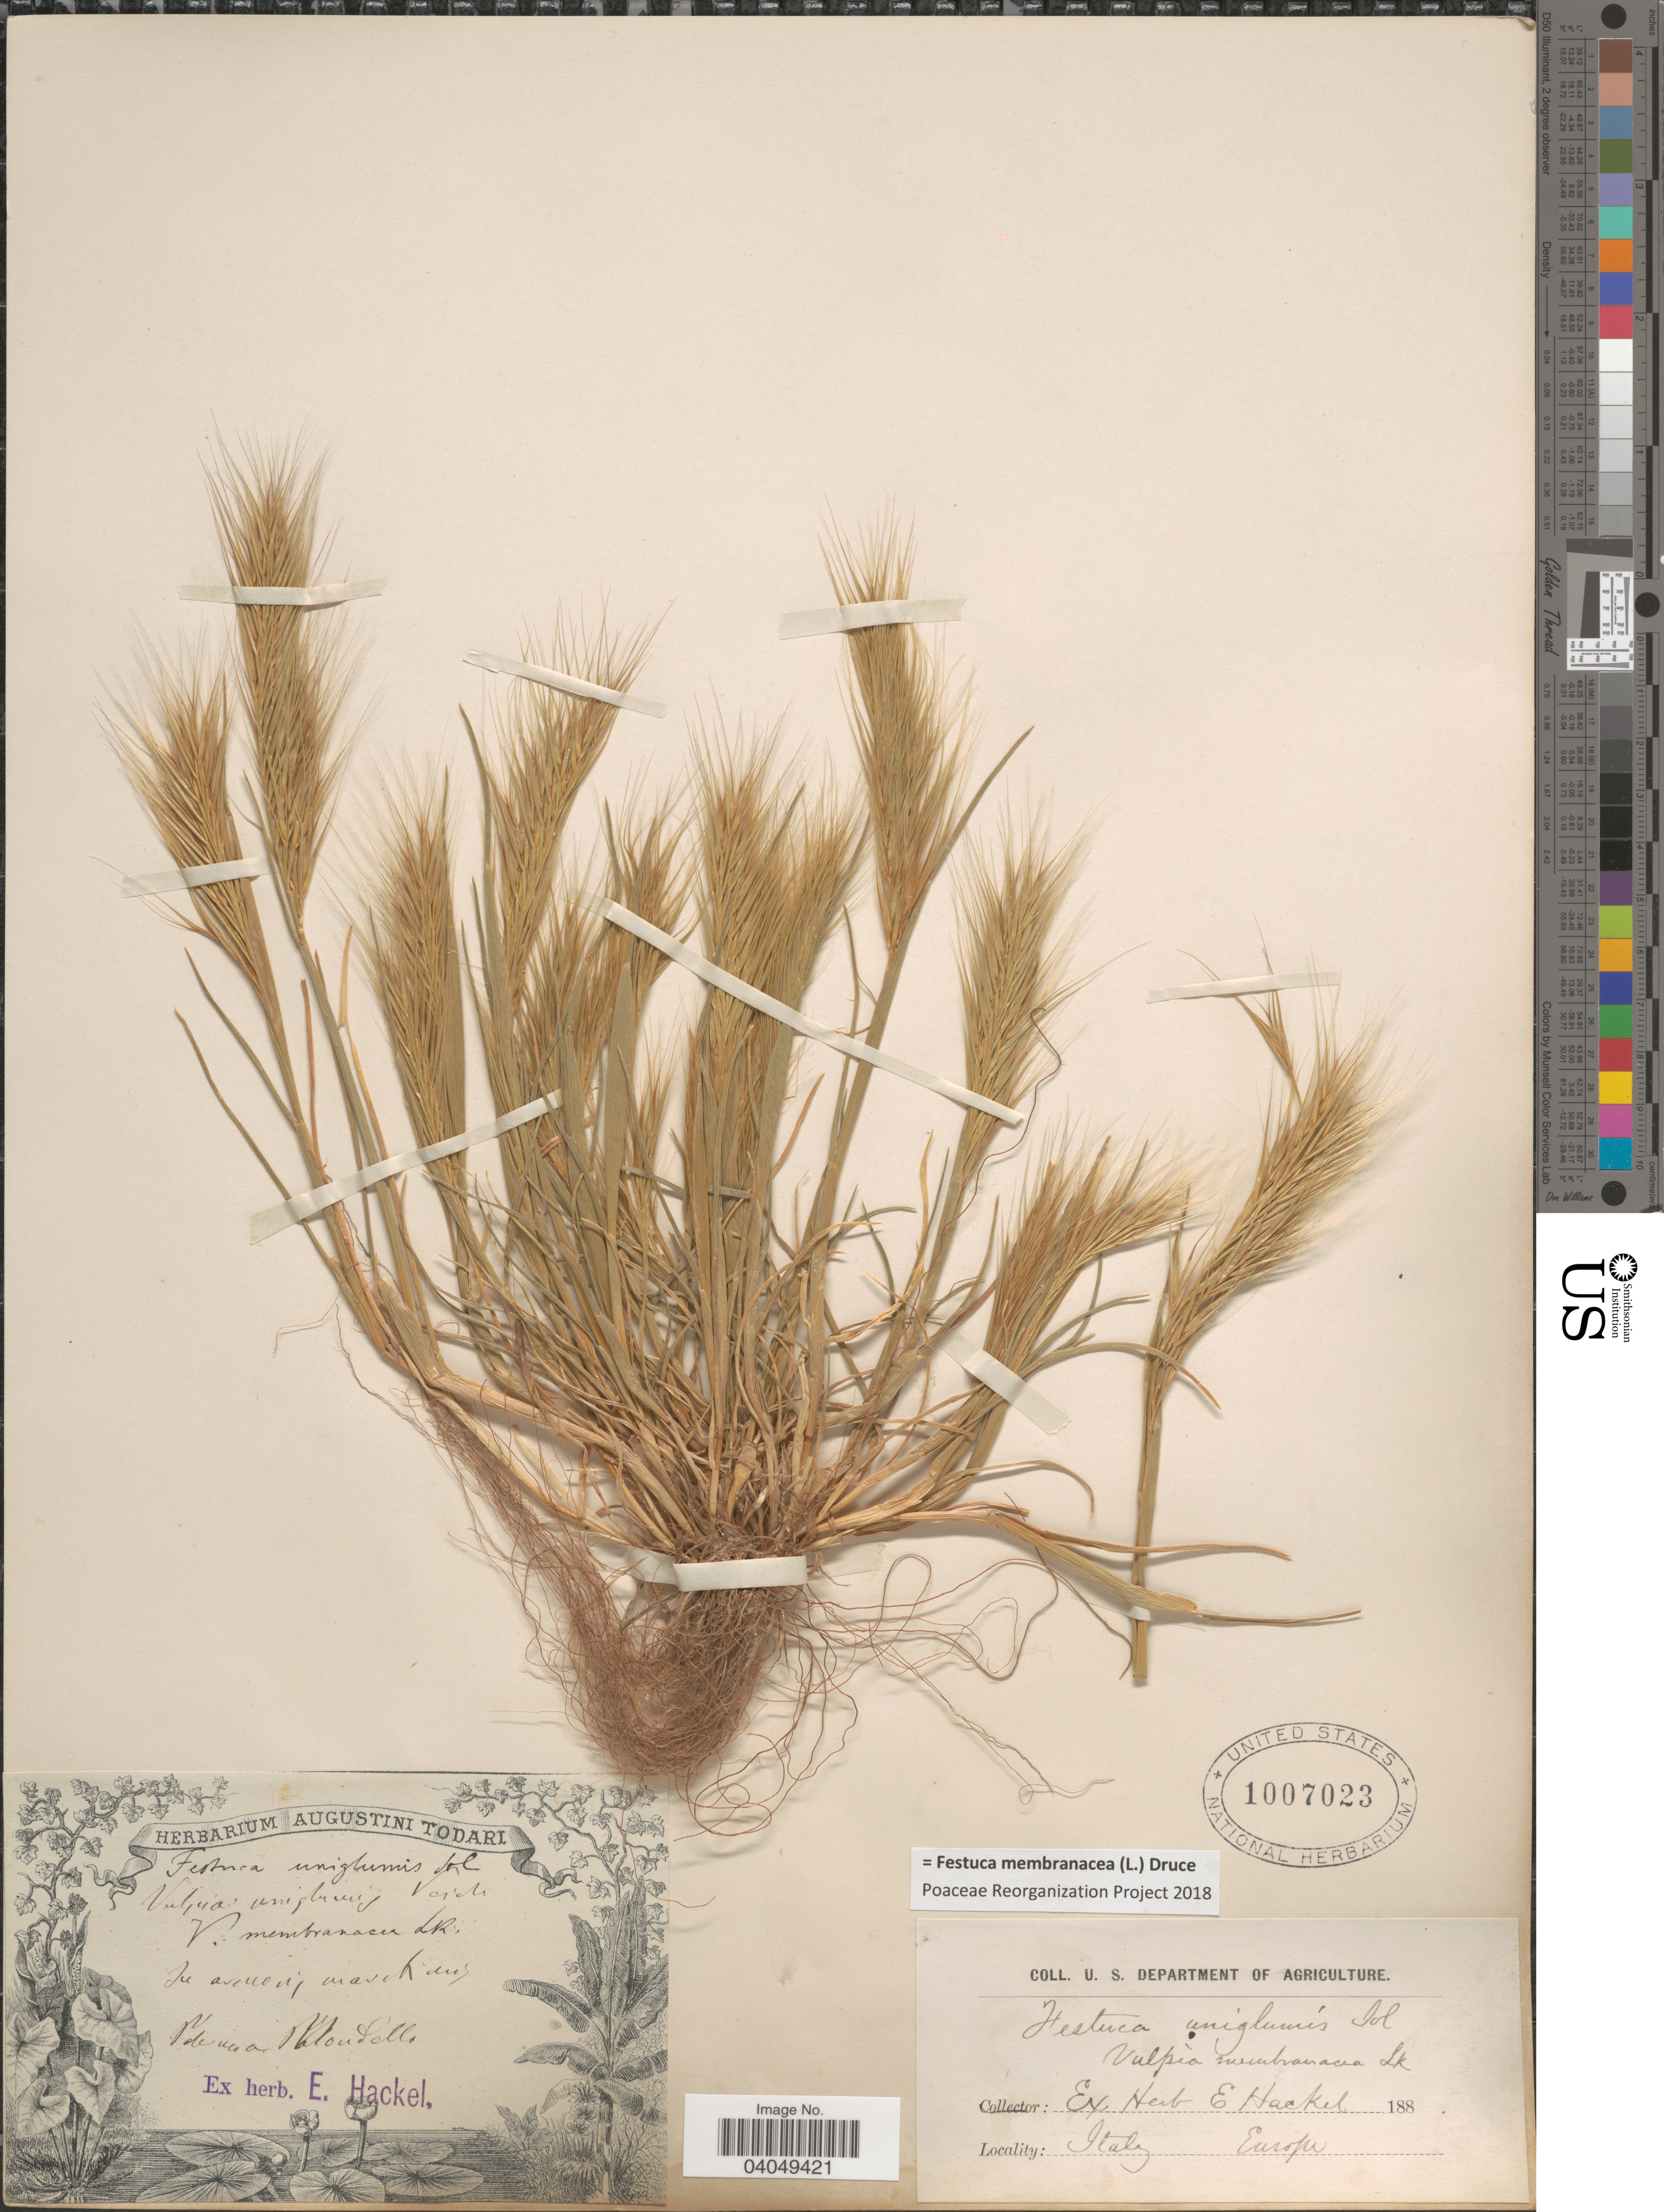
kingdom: Plantae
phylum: Tracheophyta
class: Liliopsida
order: Poales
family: Poaceae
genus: Festuca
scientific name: Festuca membranacea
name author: Kit.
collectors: ex herb. E. Hackel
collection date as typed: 188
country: Italy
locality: In arenosis maritimis Palermo a Mondello.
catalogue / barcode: US 1007023